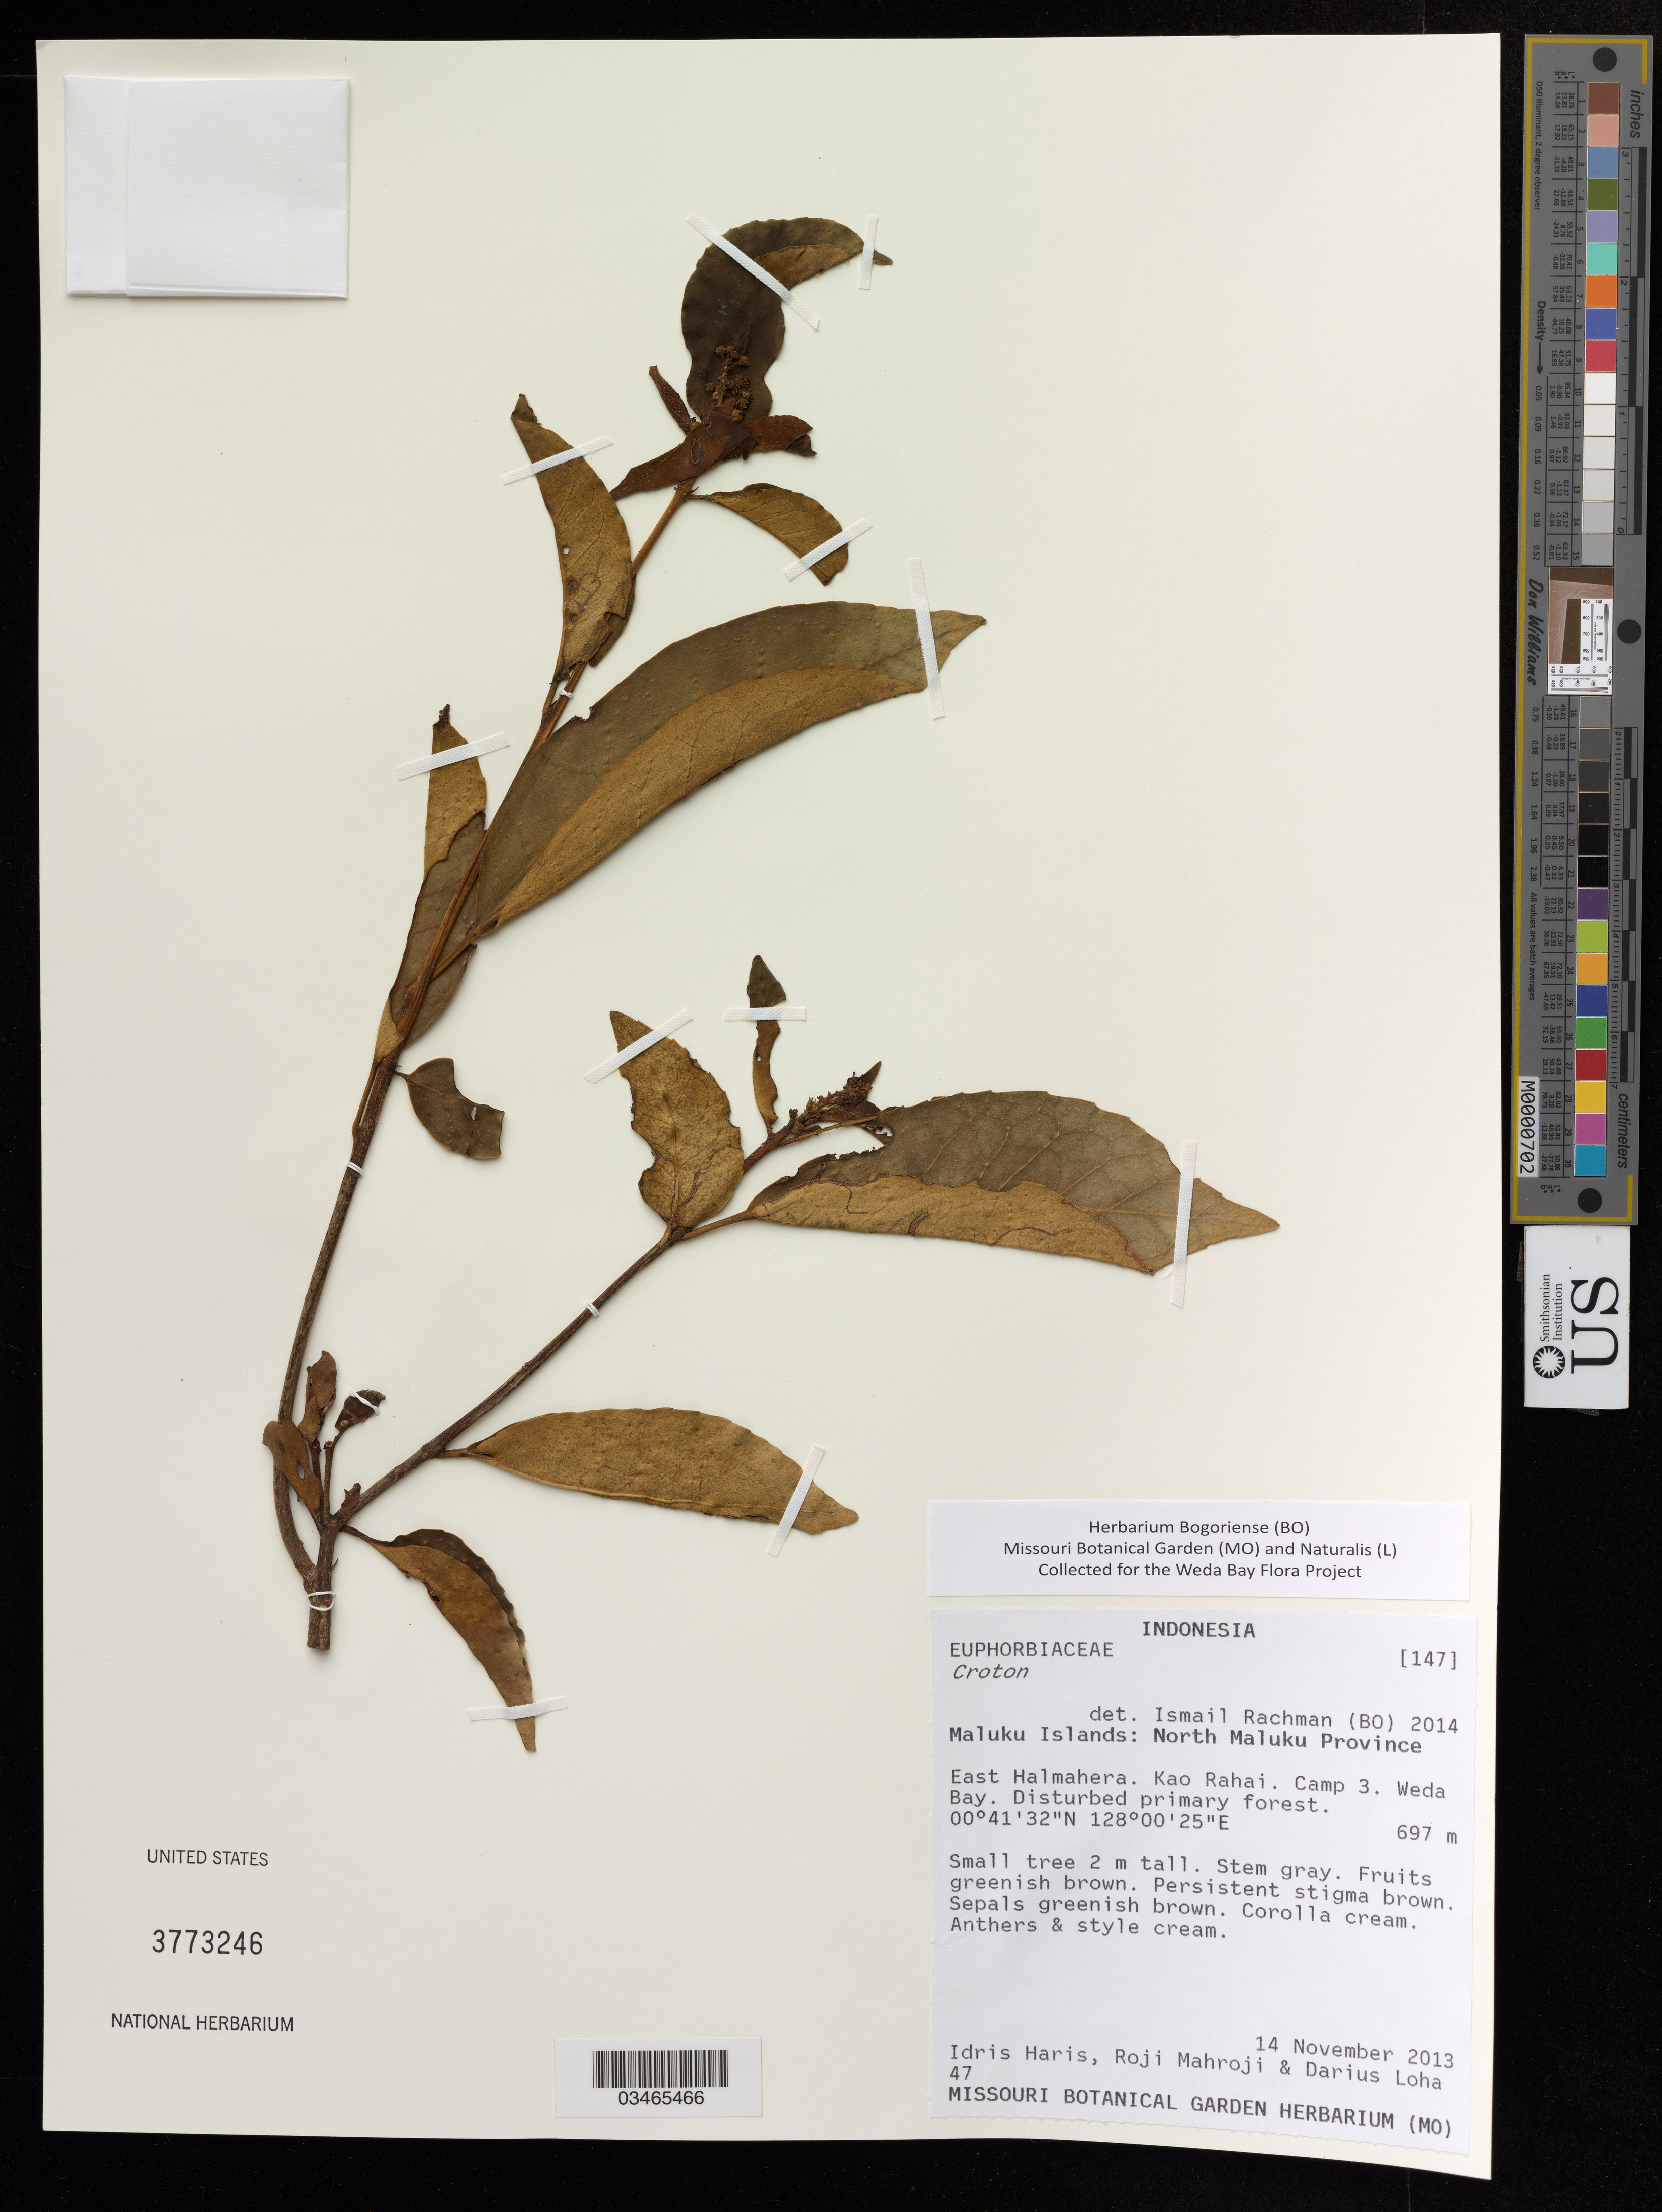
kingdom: Plantae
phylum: Tracheophyta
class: Magnoliopsida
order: Malpighiales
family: Euphorbiaceae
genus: Croton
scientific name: Croton sp.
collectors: I. Haris, R. Mahroji & D. Loha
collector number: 47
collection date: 2013-11-14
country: Indonesia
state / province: Maluku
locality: North Maluku Province, East Halmahera. Kao Rahai. Camp 3. Weda Bay. Disturbed primary forest.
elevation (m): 697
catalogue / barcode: US 3773246